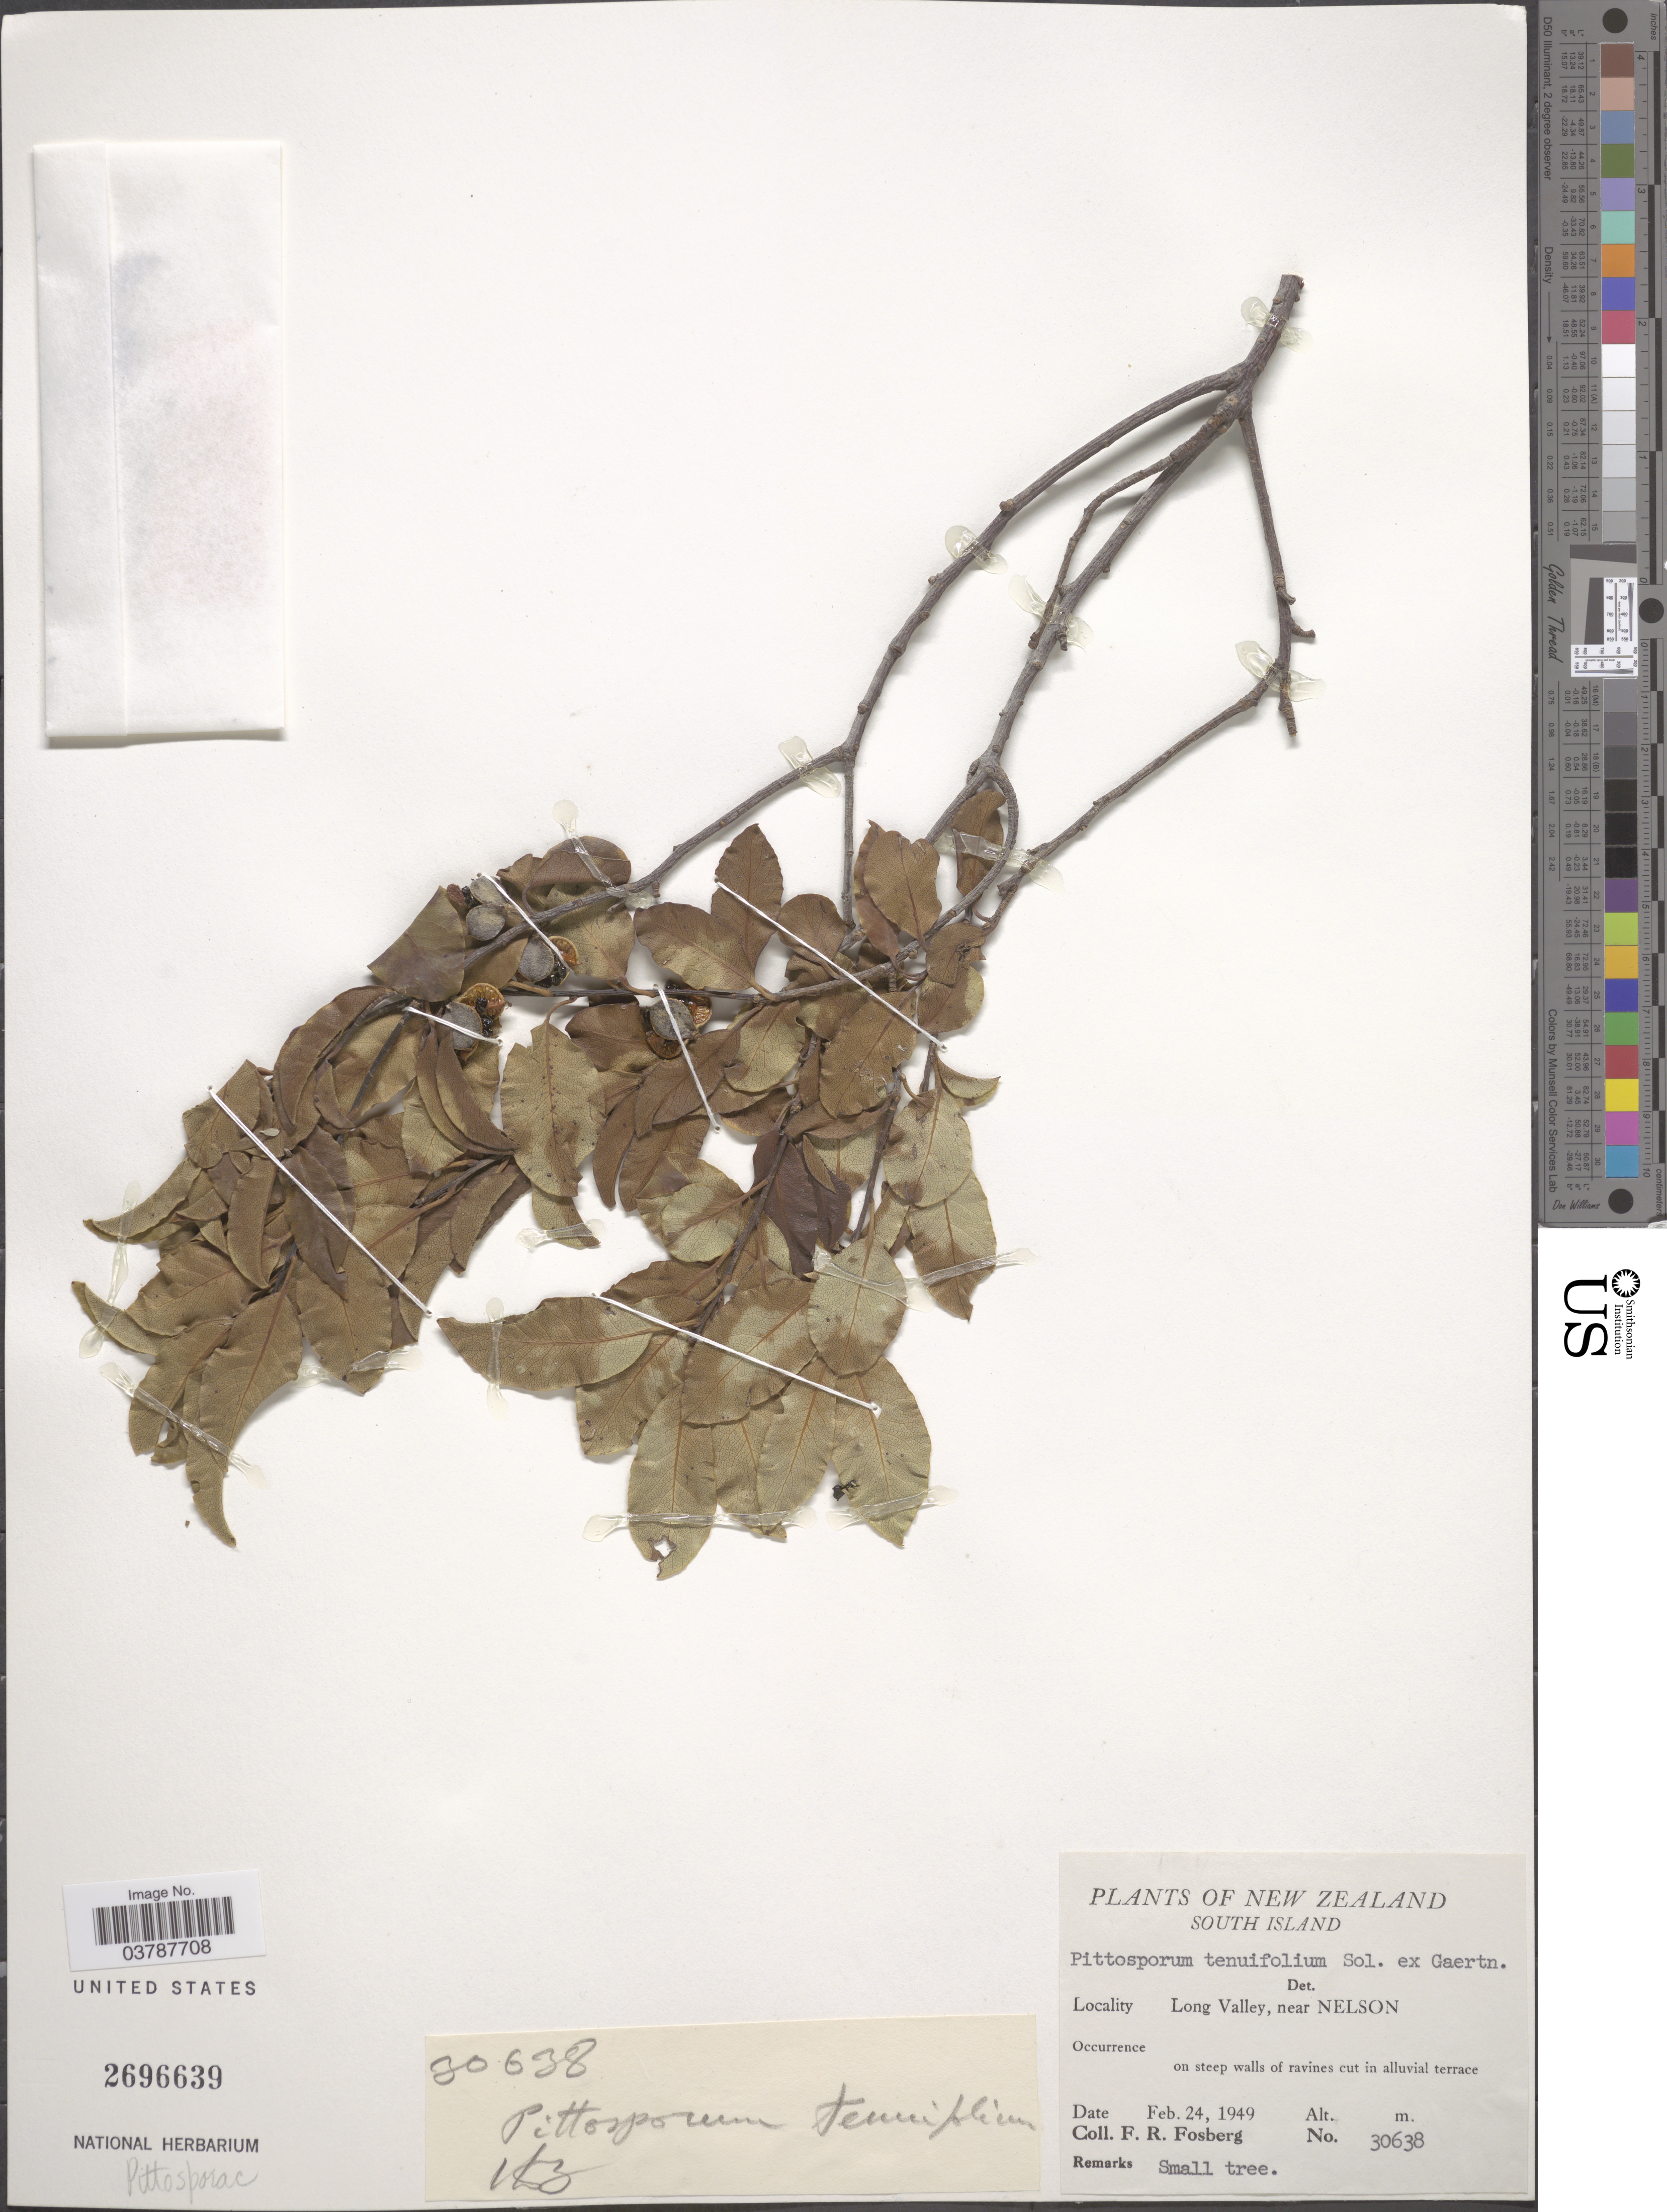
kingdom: Plantae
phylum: Tracheophyta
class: Magnoliopsida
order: Apiales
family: Pittosporaceae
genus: Pittosporum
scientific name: Pittosporum tenuifolium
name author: Gaertn.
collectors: F. R. Fosberg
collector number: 30638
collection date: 1949-02-24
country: New Zealand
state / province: Nelson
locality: South Island. Long Valley, near Nelson.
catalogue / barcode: US 2696639